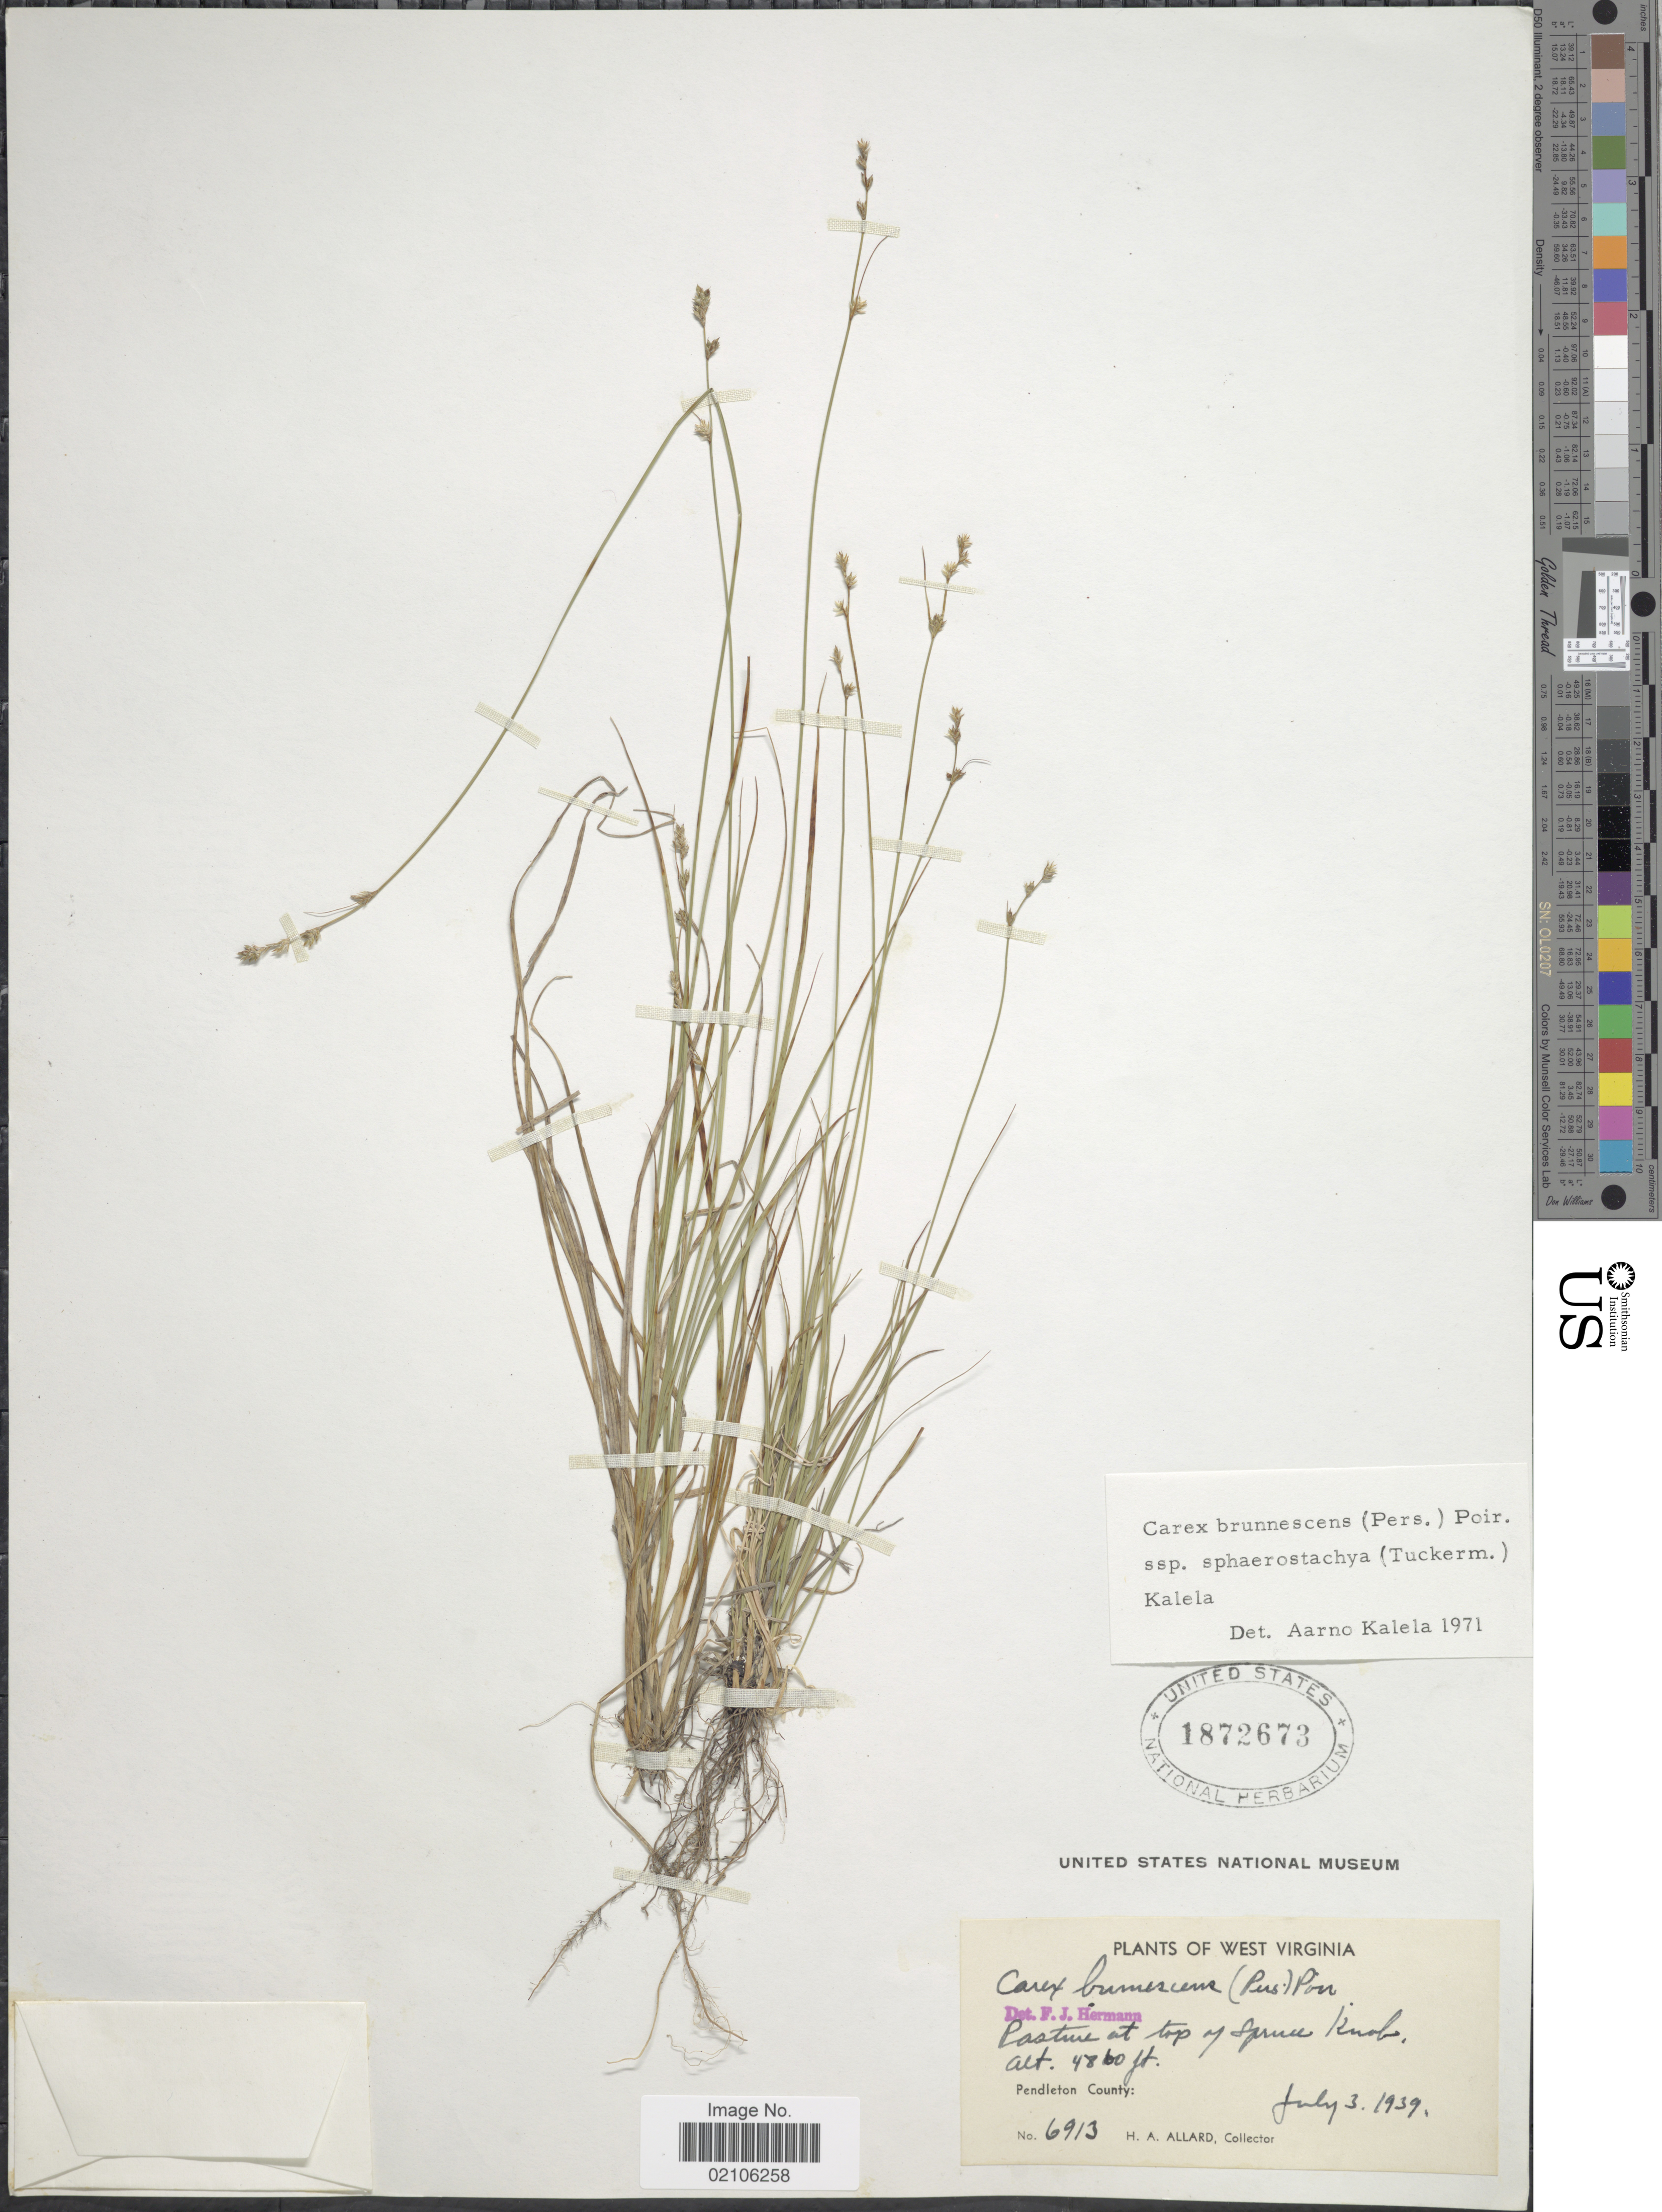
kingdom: Plantae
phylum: Tracheophyta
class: Liliopsida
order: Poales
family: Cyperaceae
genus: Carex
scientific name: Carex brunnescens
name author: (Pers.) Poir.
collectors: H. A. Allard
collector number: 6913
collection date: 1939-07-03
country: United States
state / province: West Virginia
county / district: Pendleton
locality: Pasture at top of Spruce Knob, Pendleton County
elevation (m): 1481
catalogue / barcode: US 1872673